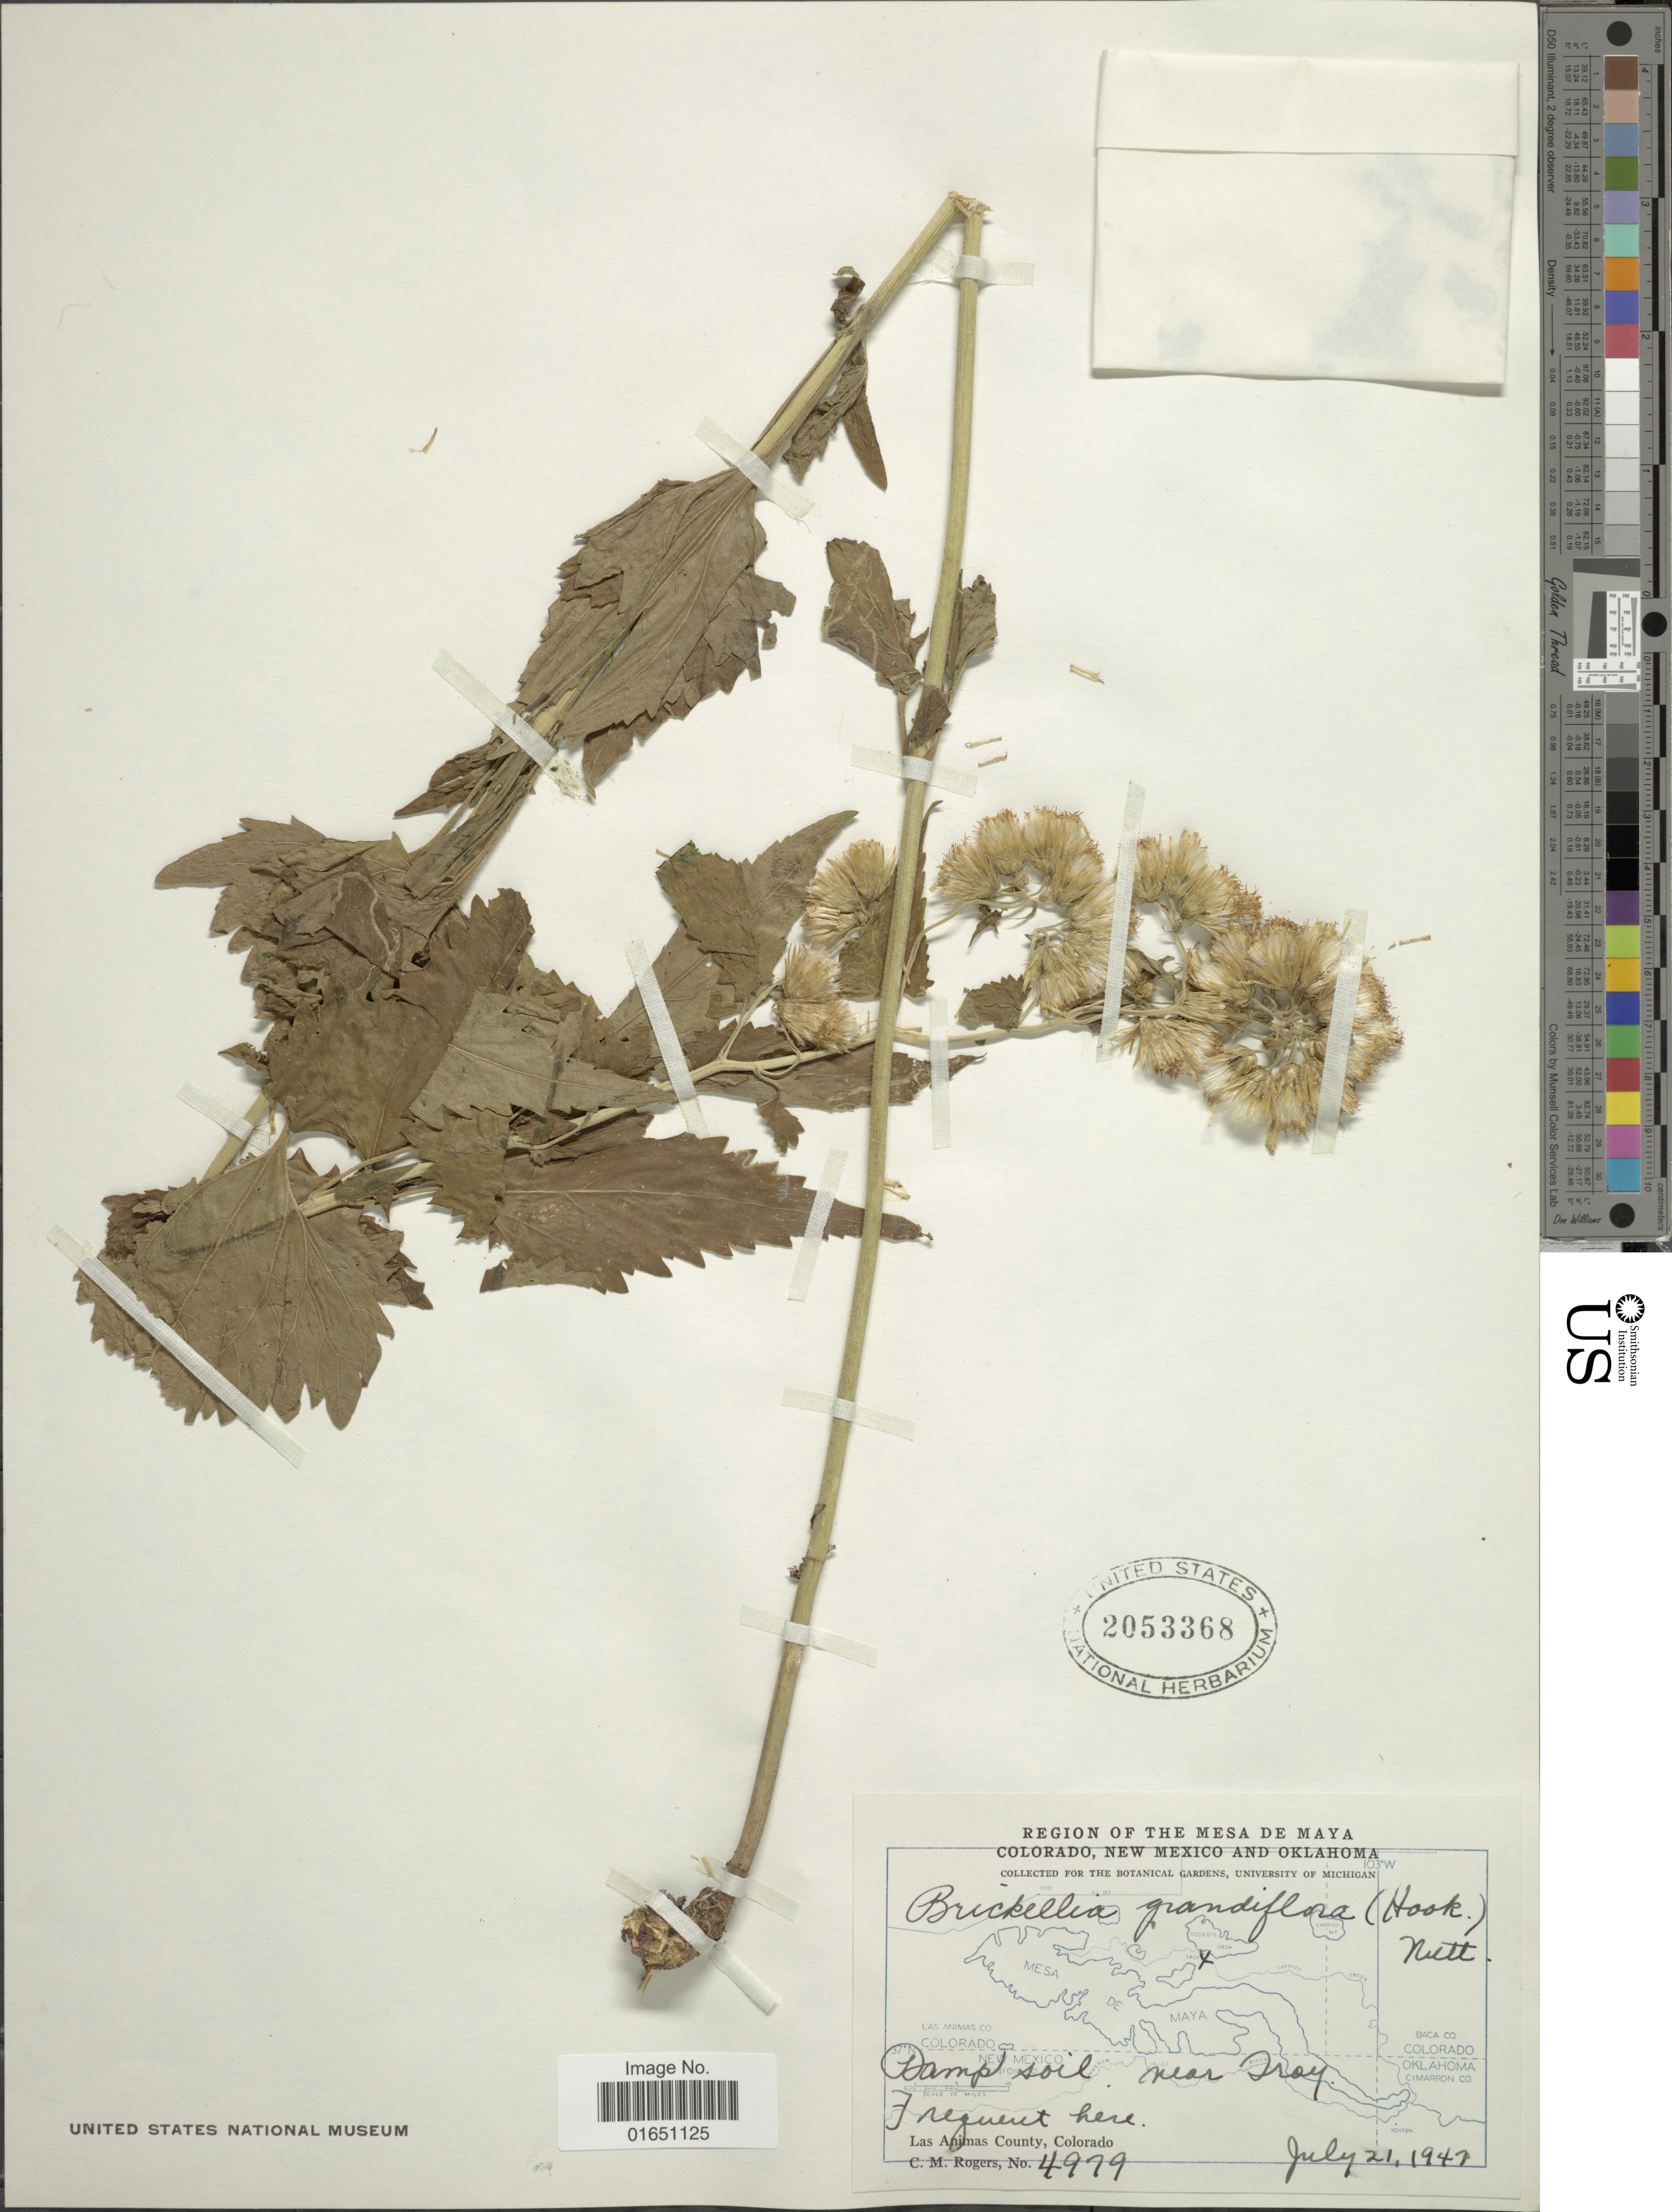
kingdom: Plantae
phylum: Tracheophyta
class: Magnoliopsida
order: Asterales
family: Asteraceae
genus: Brickellia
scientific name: Brickellia grandiflora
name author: (Hook.) Nutt.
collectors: C. M. Rogers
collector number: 4979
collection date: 1947-07-21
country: United States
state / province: Colorado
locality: Region Of The Mesa De Maya, Near Iroy, Las Animas County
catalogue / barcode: US 2053368